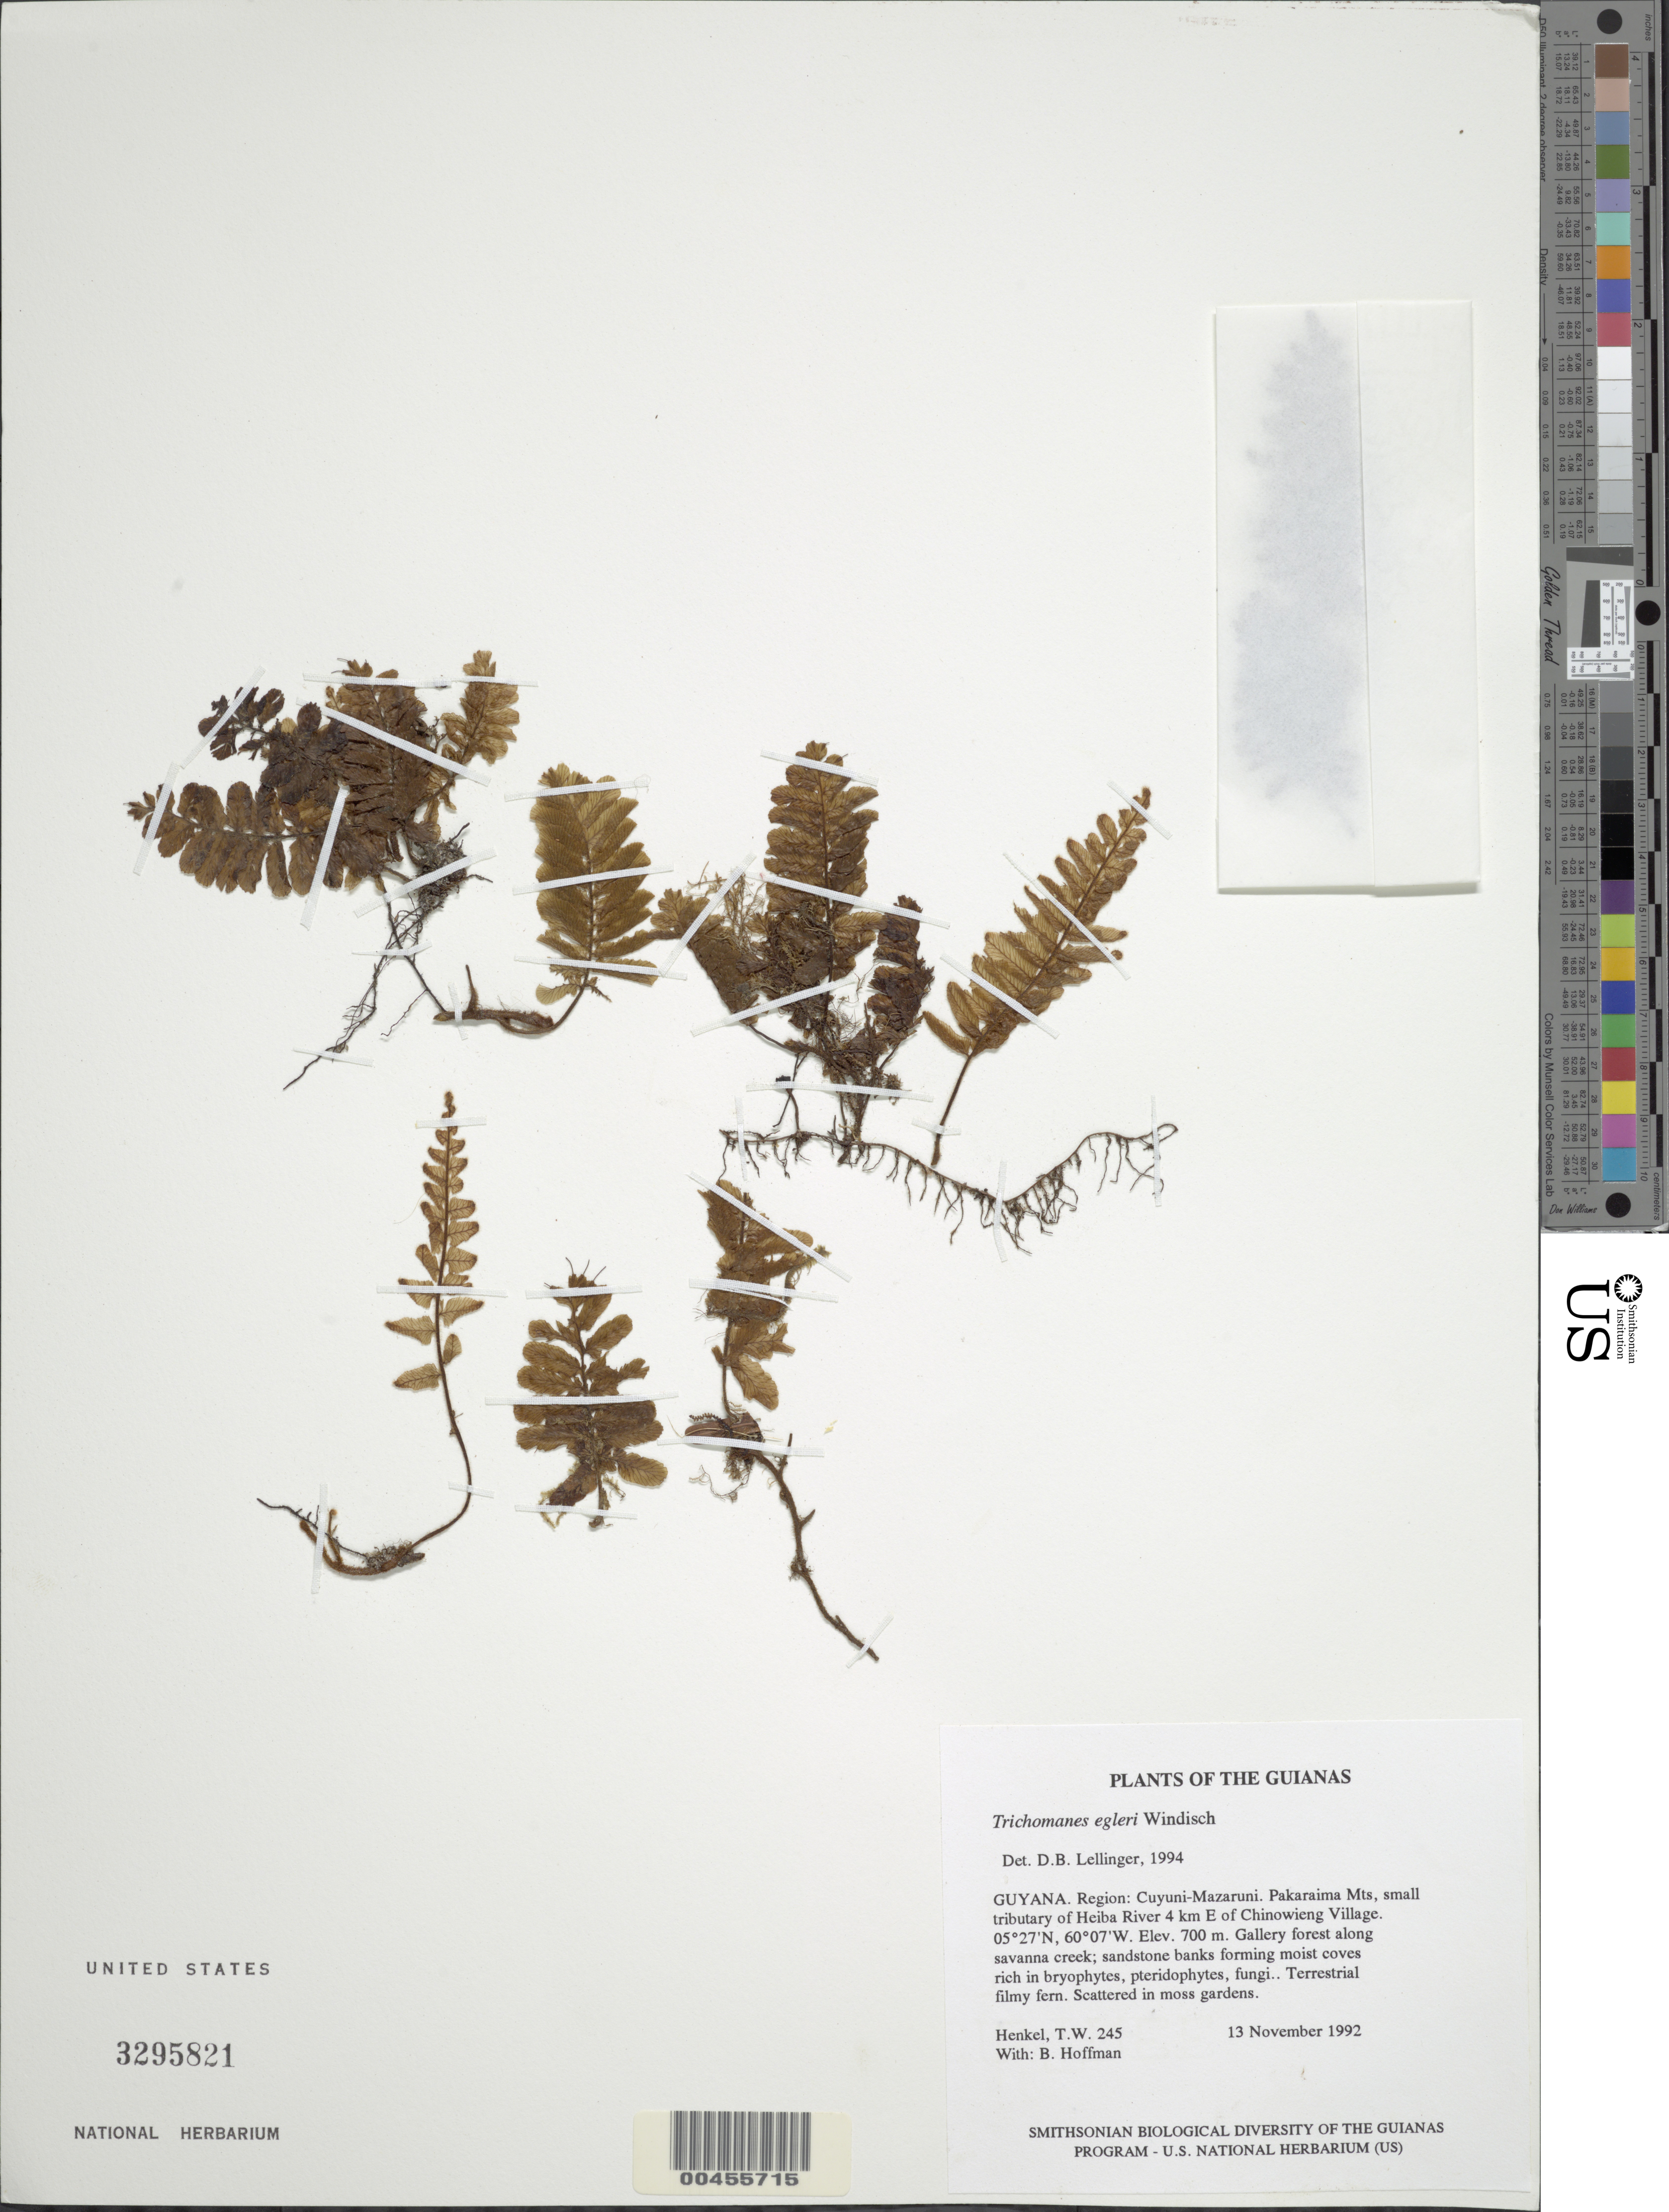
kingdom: Plantae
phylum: Tracheophyta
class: Polypodiopsida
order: Hymenophyllales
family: Hymenophyllaceae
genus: Trichomanes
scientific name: Trichomanes egleri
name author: P.G. Windisch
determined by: Lellinger, David B., (BOT), Smithsonian Institution - National Museum of Natural History (UNITED STATES)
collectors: T. Henkel & B. Hoffman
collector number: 245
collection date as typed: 13 November 1992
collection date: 1992-11-13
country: Guyana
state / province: Cuyuni-Mazaruni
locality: Pakaraima Mts, small tributary of Heiba River 4 km E of Chinowieng Village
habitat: Gallery forest along savanna creek; sandstone banks forming moist coves rich in bryophytes, pteridophytes, fungi.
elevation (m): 700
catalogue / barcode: US 3295821